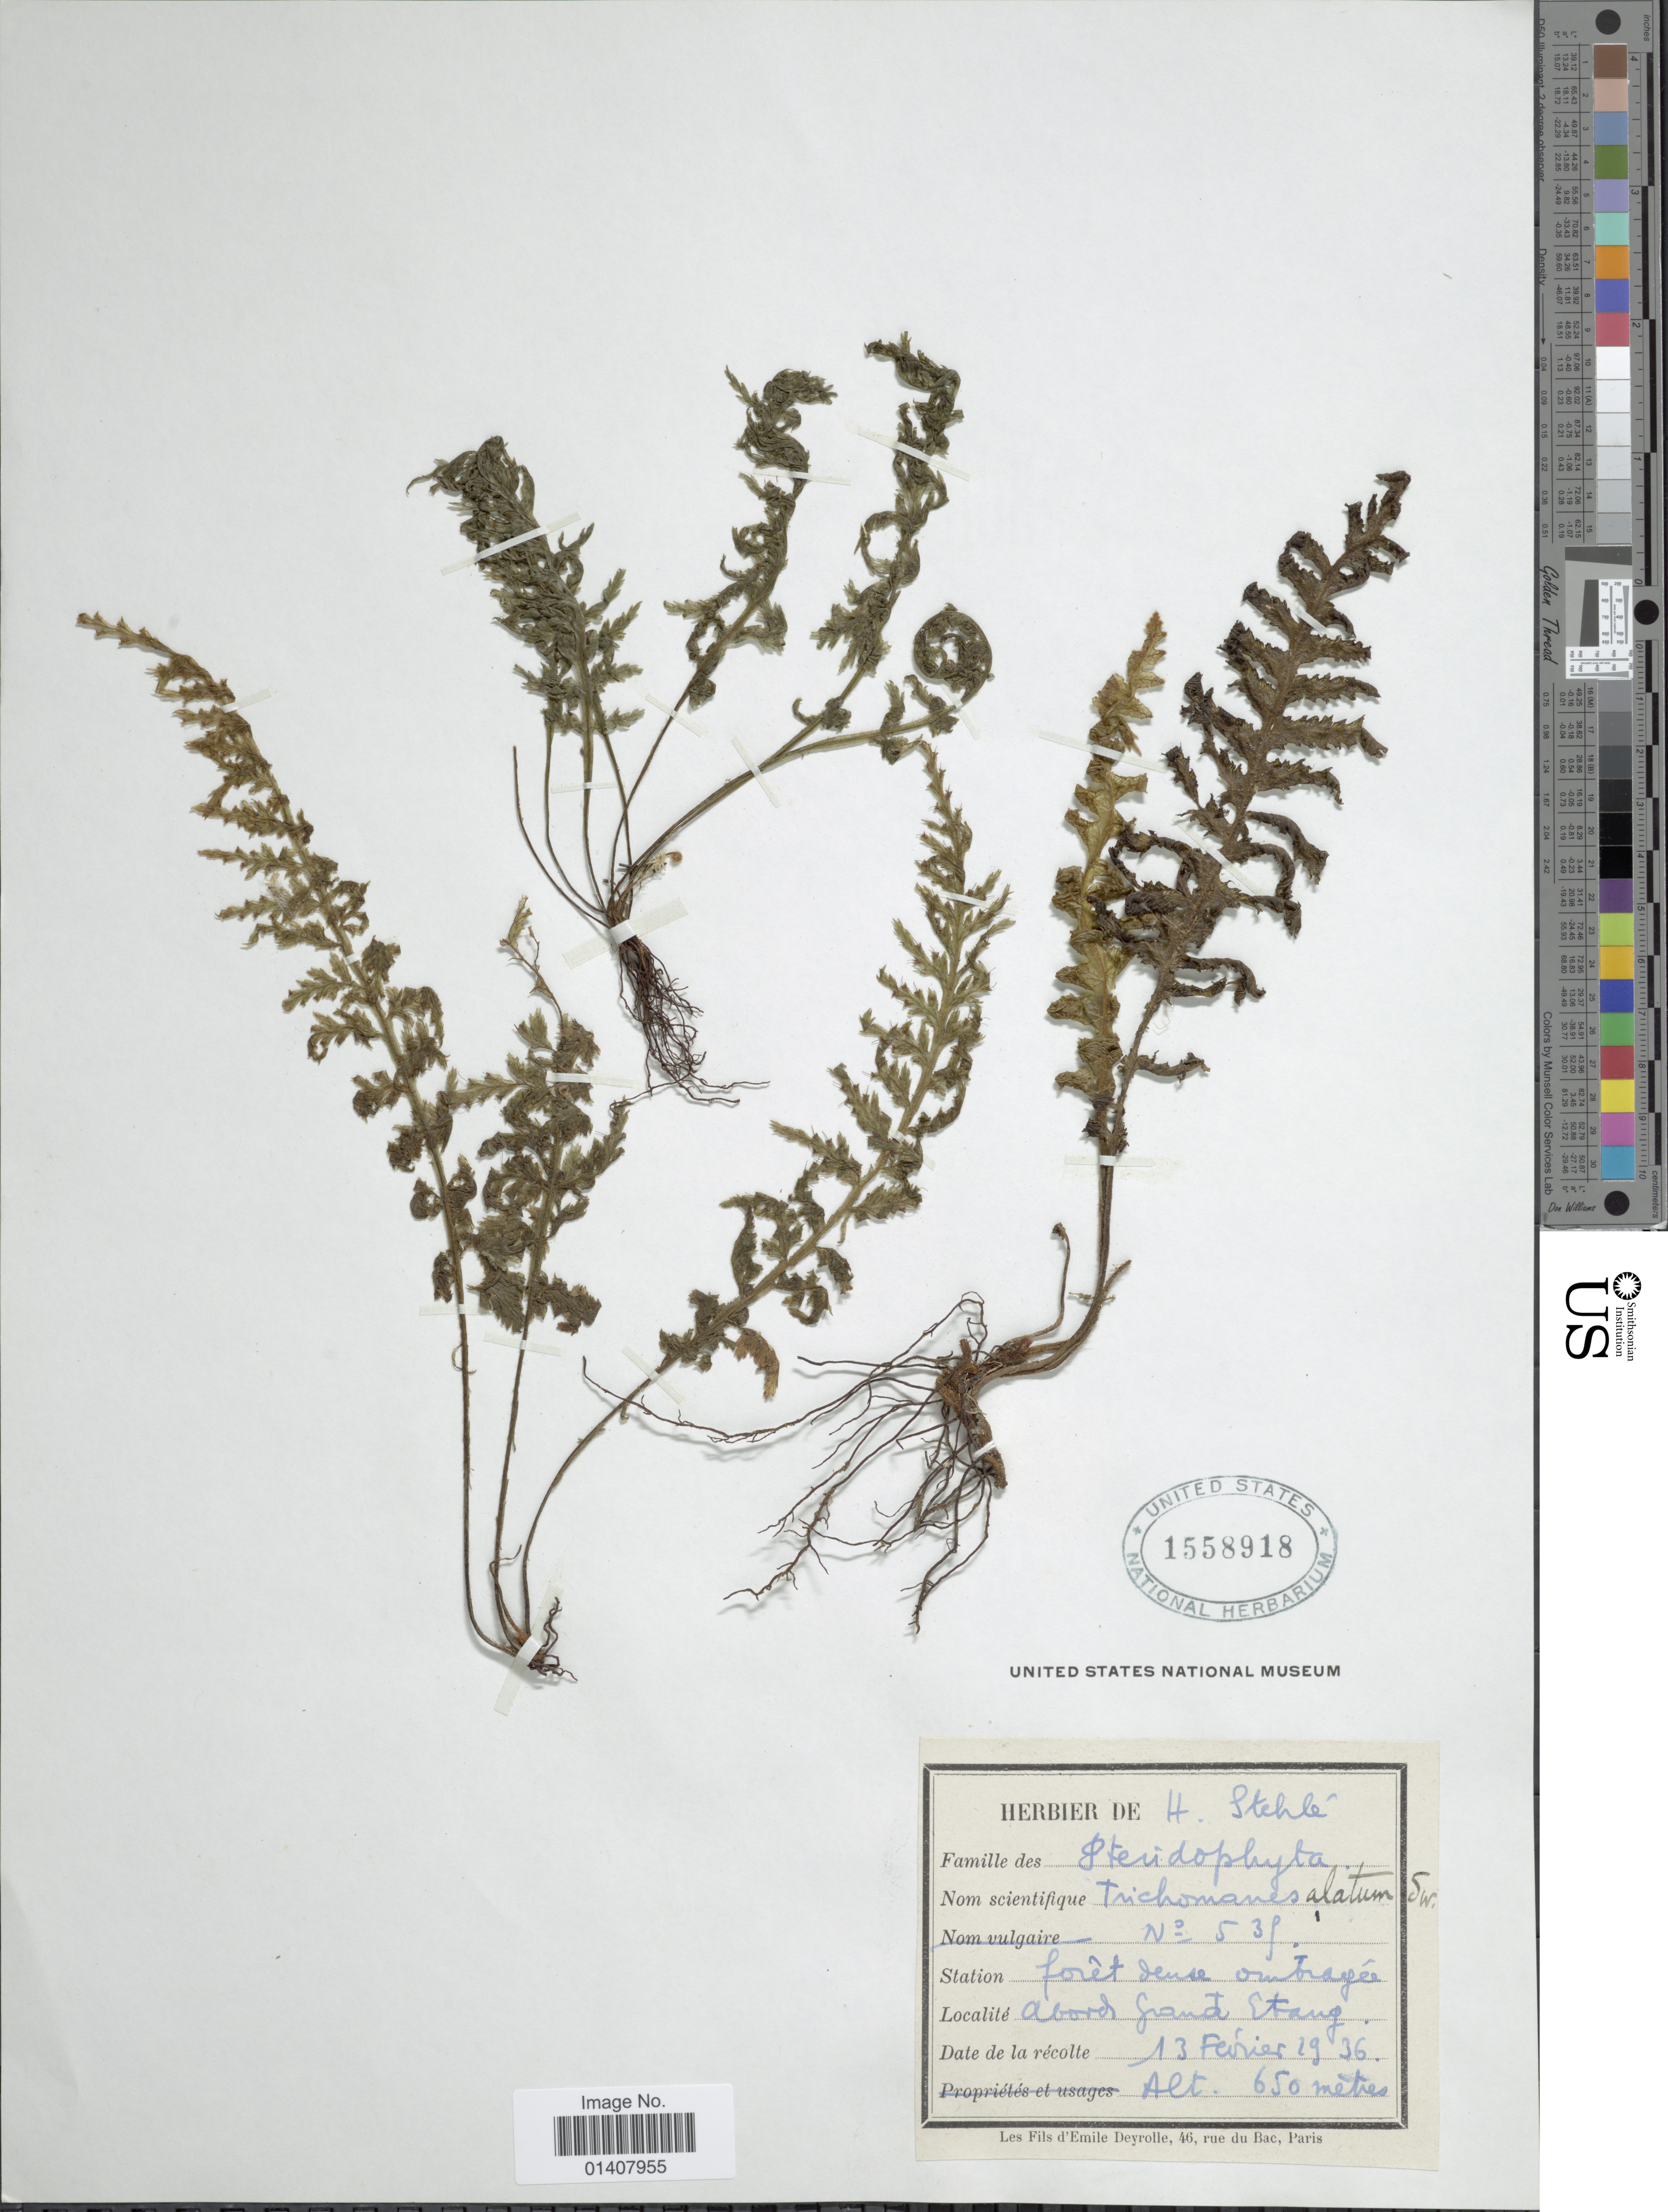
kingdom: Plantae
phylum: Tracheophyta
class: Polypodiopsida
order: Hymenophyllales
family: Hymenophyllaceae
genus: Trichomanes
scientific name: Trichomanes alatum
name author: Sw.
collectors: ex herb. H. Stehlé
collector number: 535*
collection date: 1936-02-13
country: Guadeloupe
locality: Forêt dense ombragée, Abords Grand Etang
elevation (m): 650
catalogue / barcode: US 1558918